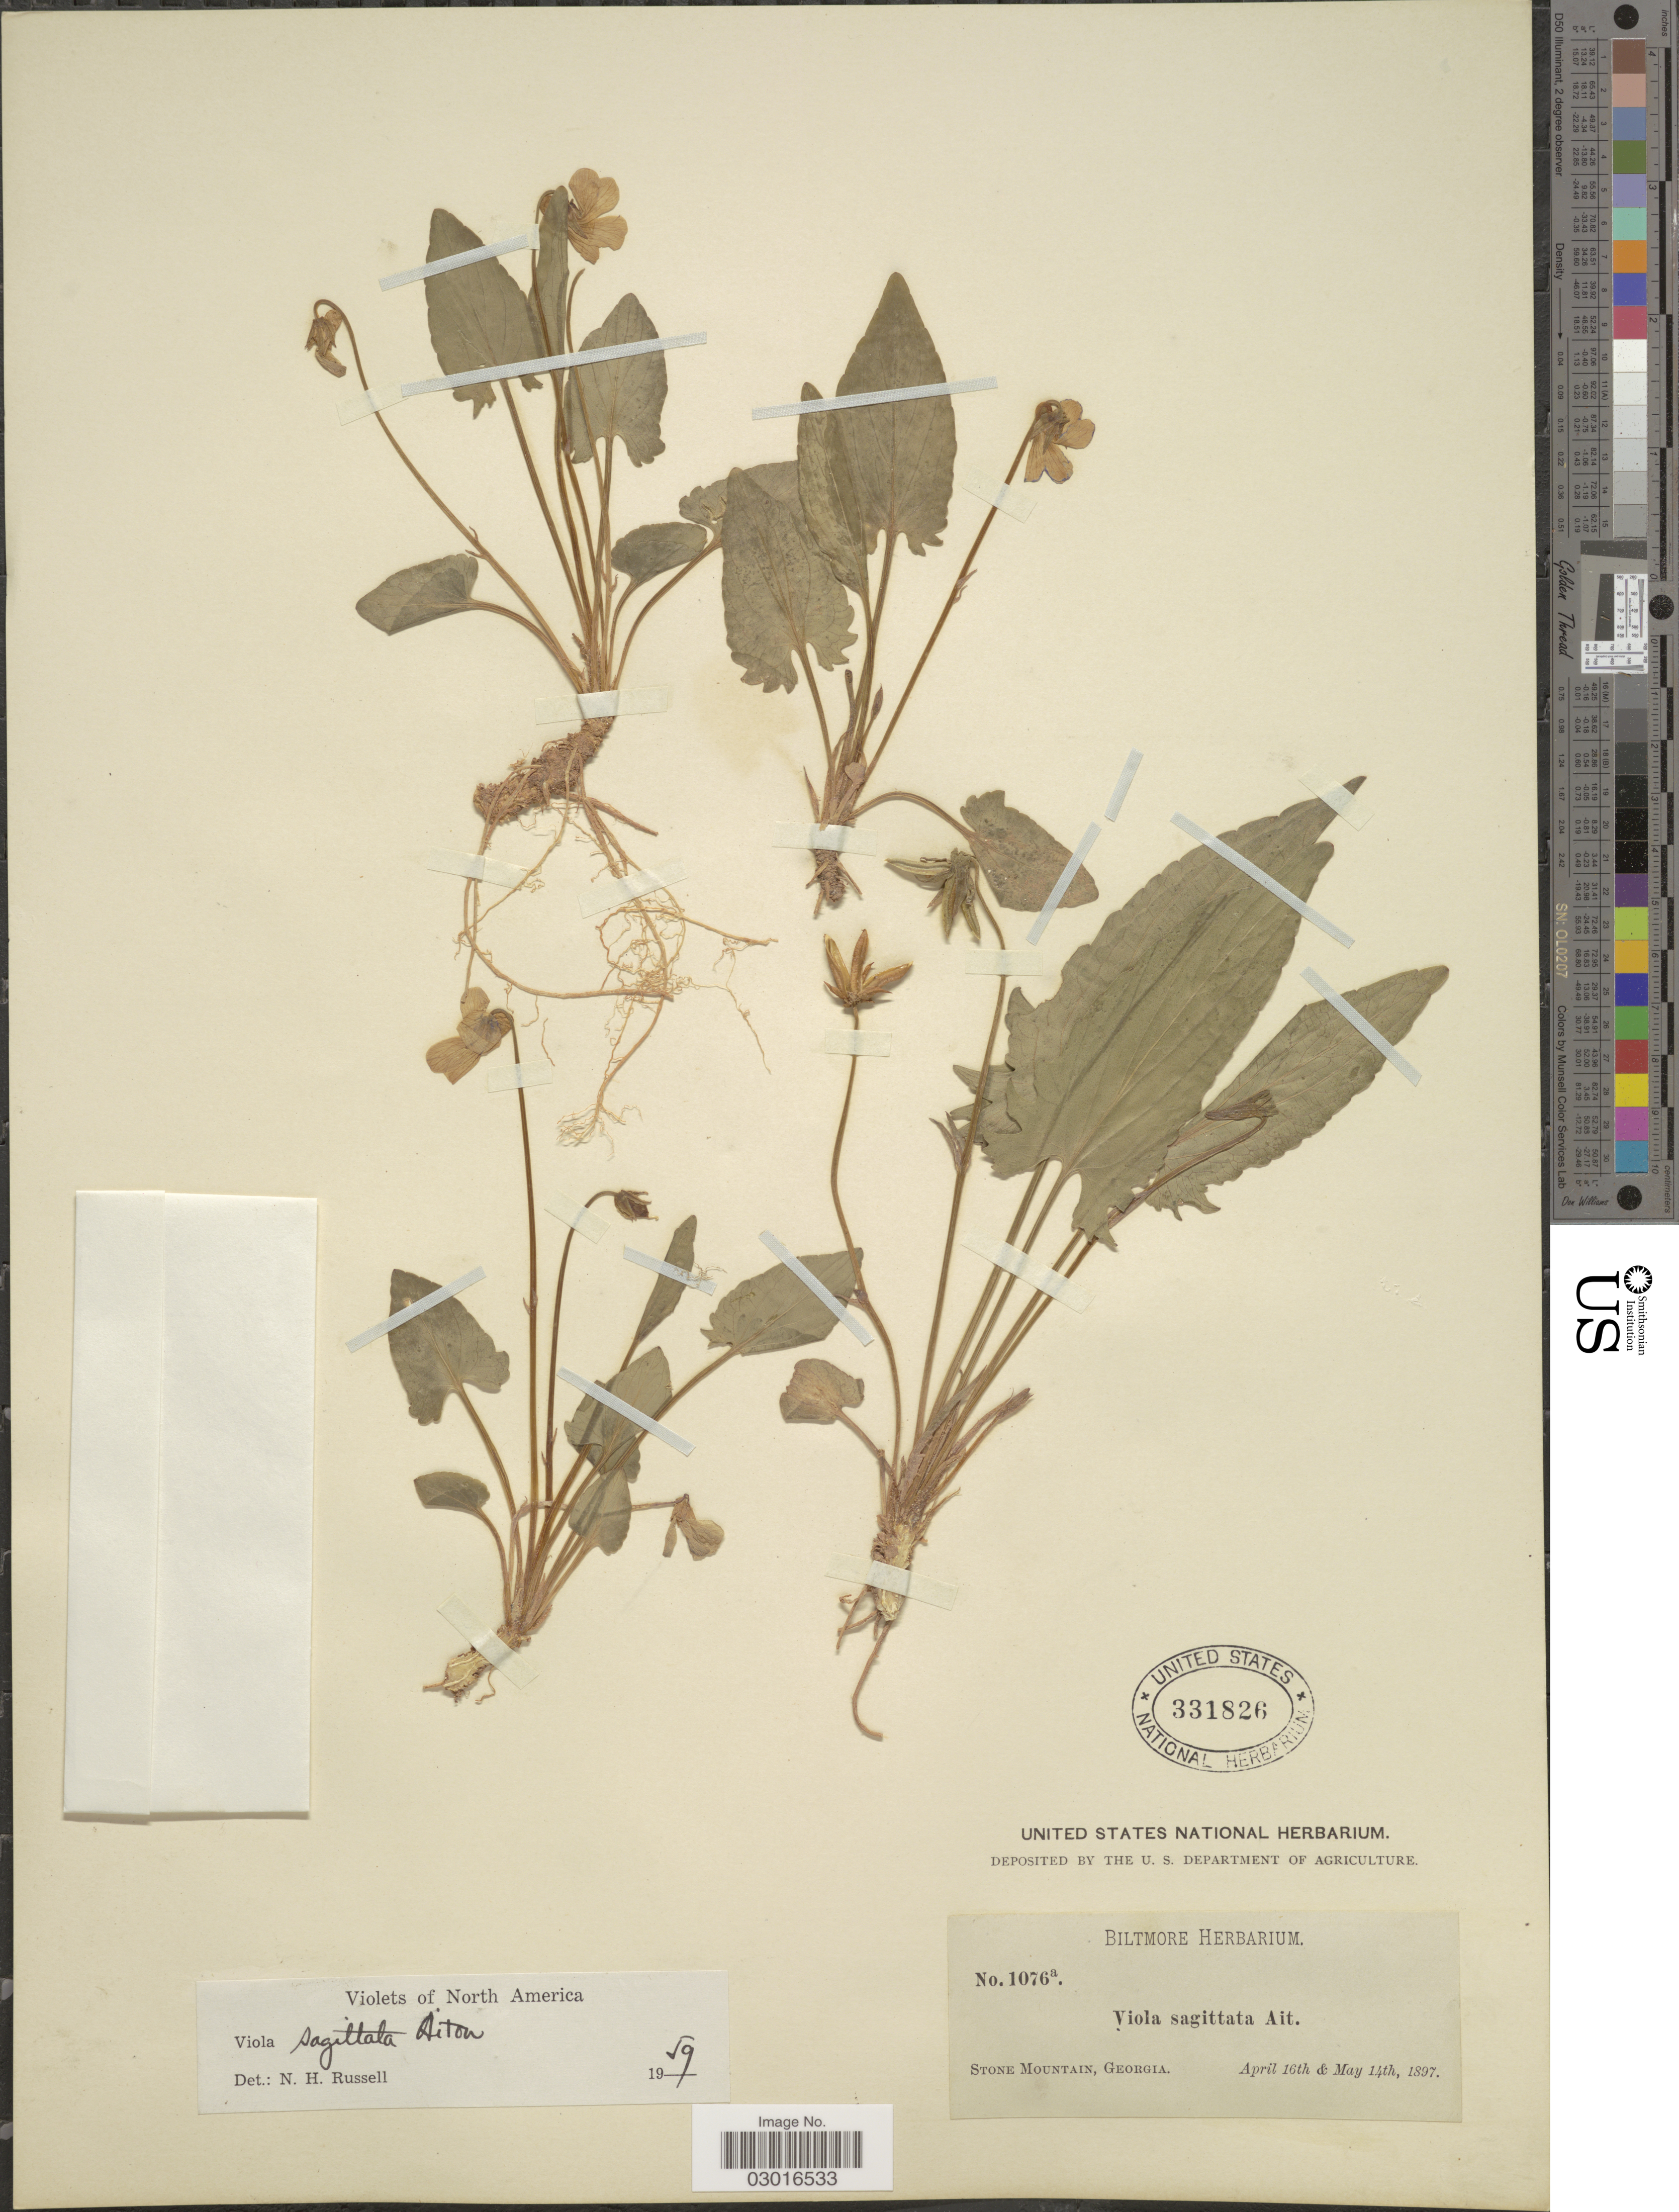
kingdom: Plantae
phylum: Tracheophyta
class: Magnoliopsida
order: Malpighiales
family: Violaceae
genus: Viola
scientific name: Viola sagittata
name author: Aiton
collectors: ex herb. Biltmore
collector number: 1076a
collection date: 1897-04-16/1897-05-14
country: United States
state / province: Georgia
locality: Stone Mountains.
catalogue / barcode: US 331826